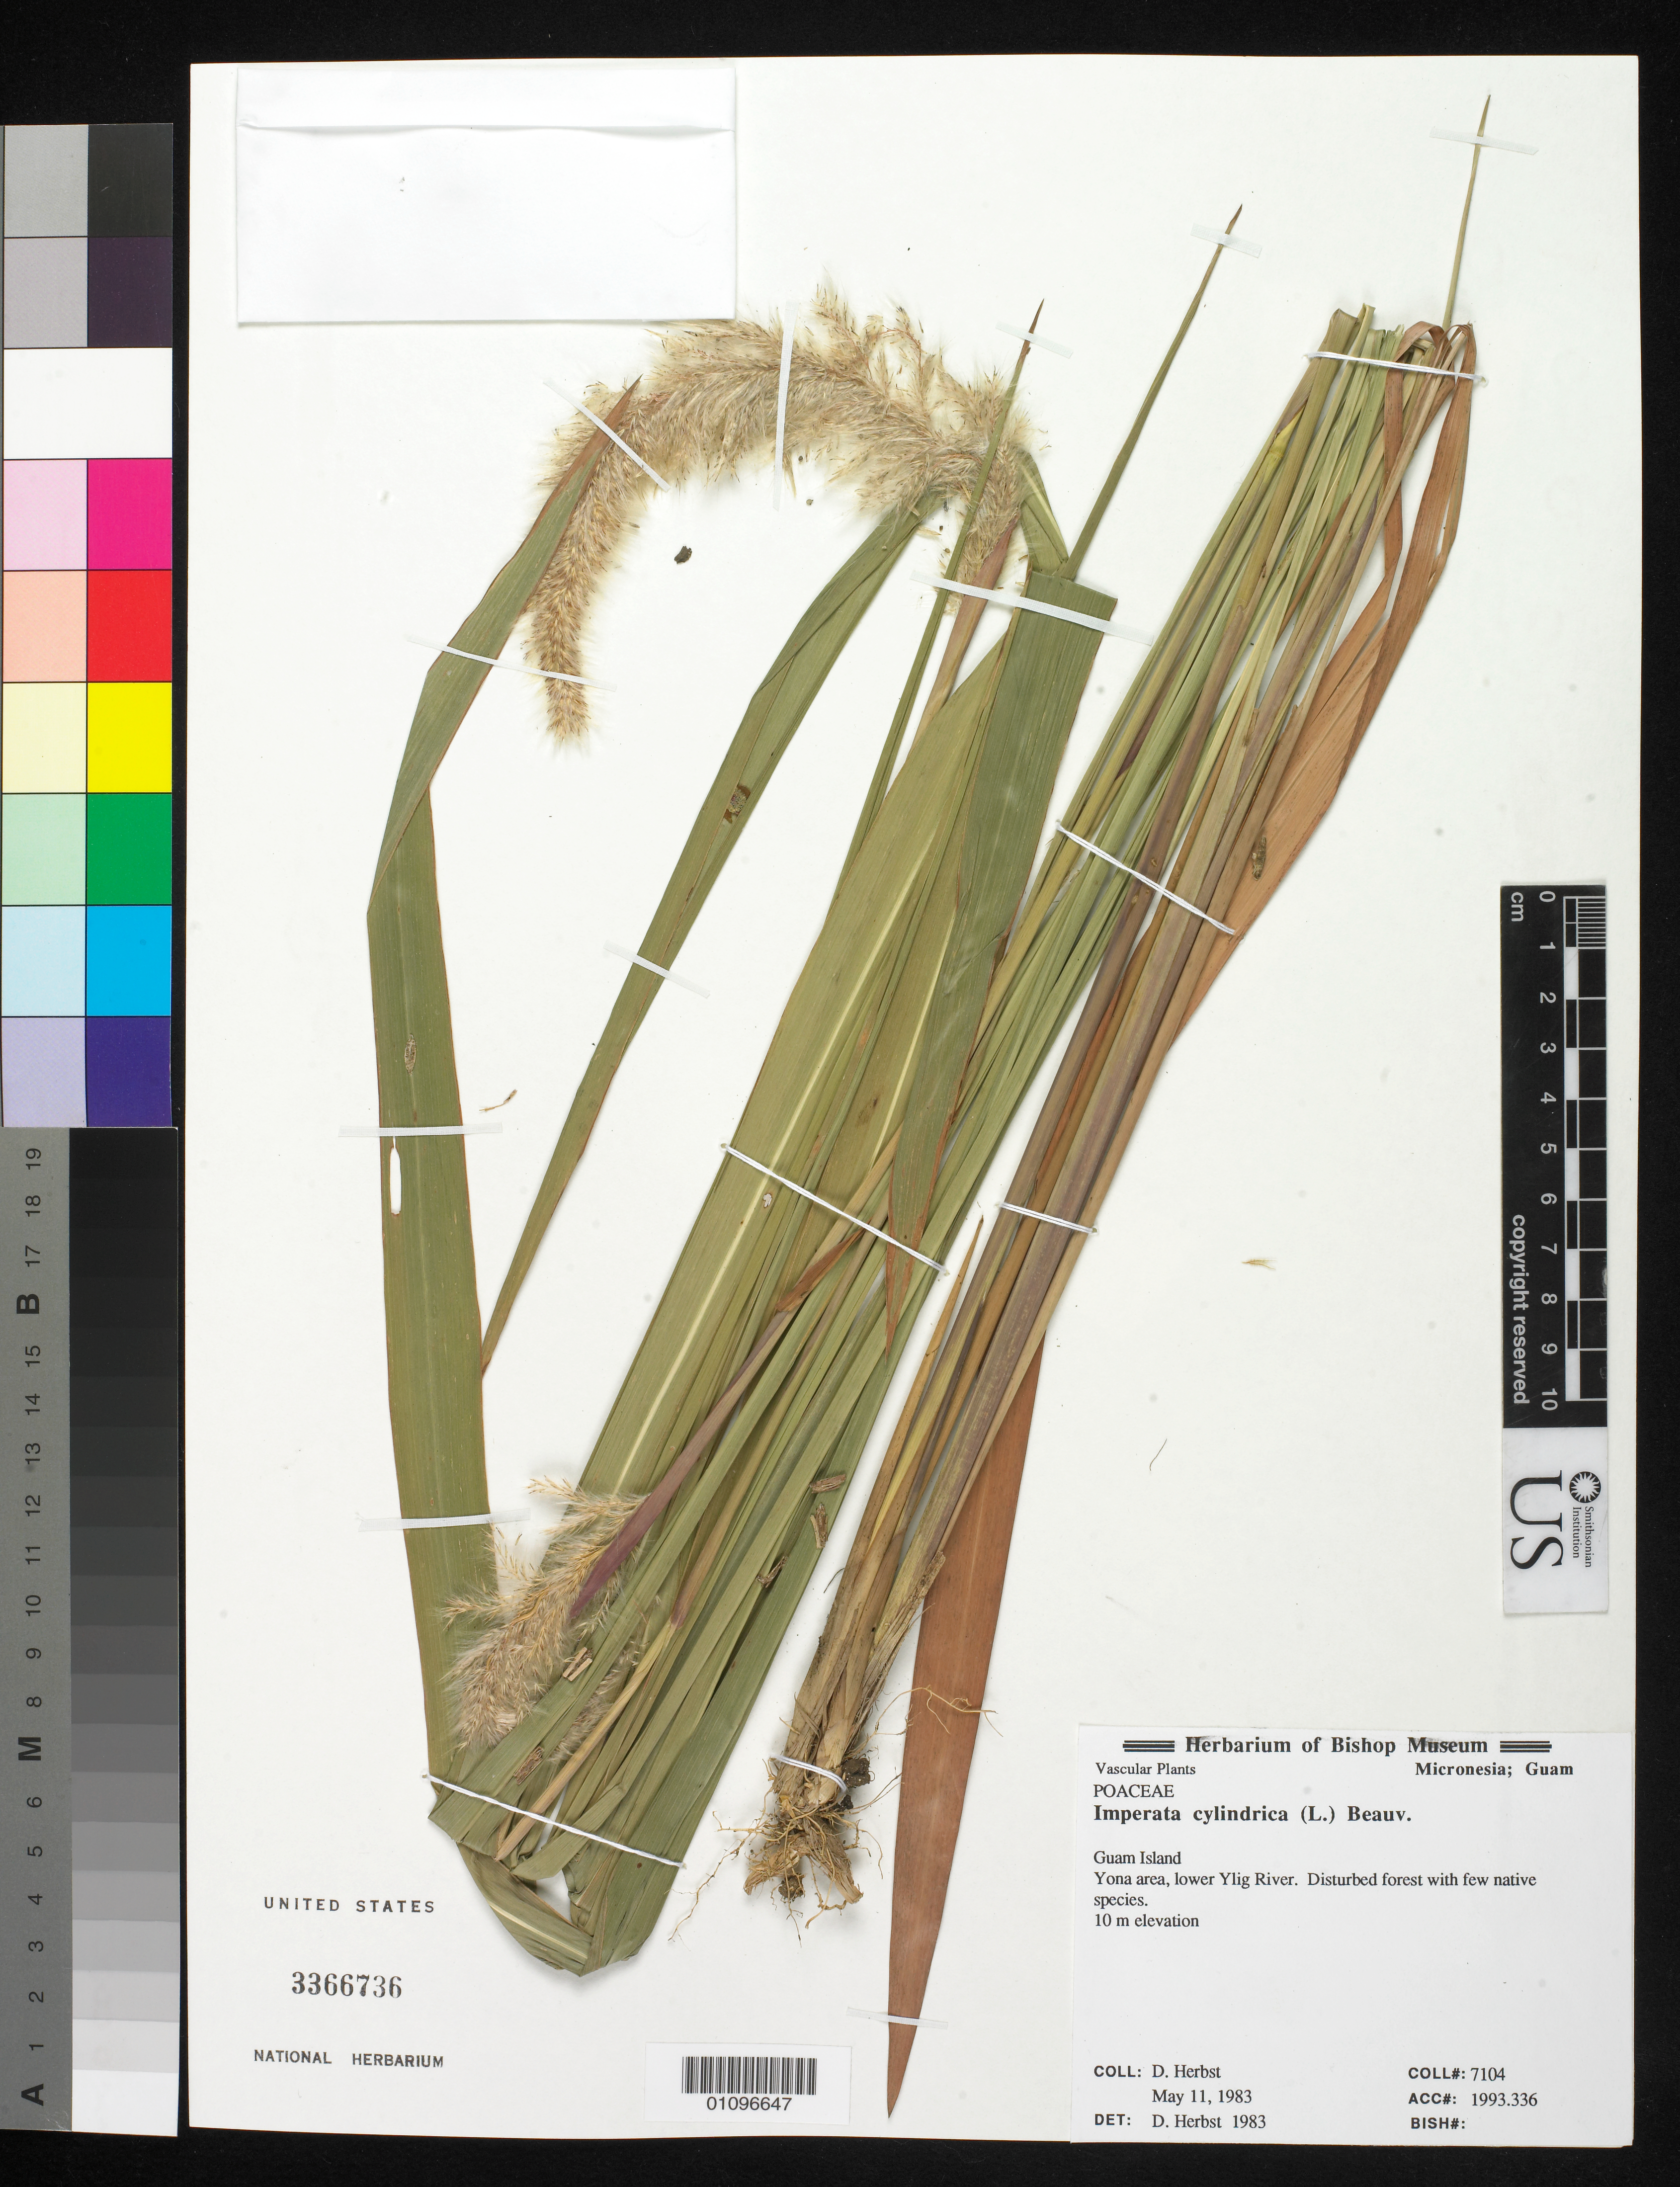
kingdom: Plantae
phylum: Tracheophyta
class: Liliopsida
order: Poales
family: Poaceae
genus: Imperata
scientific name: Imperata cylindrica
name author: (L.) P. Beauv.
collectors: D. R. Herbst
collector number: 7104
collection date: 1983-05-11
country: Guam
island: Guam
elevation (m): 10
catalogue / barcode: US 3366736